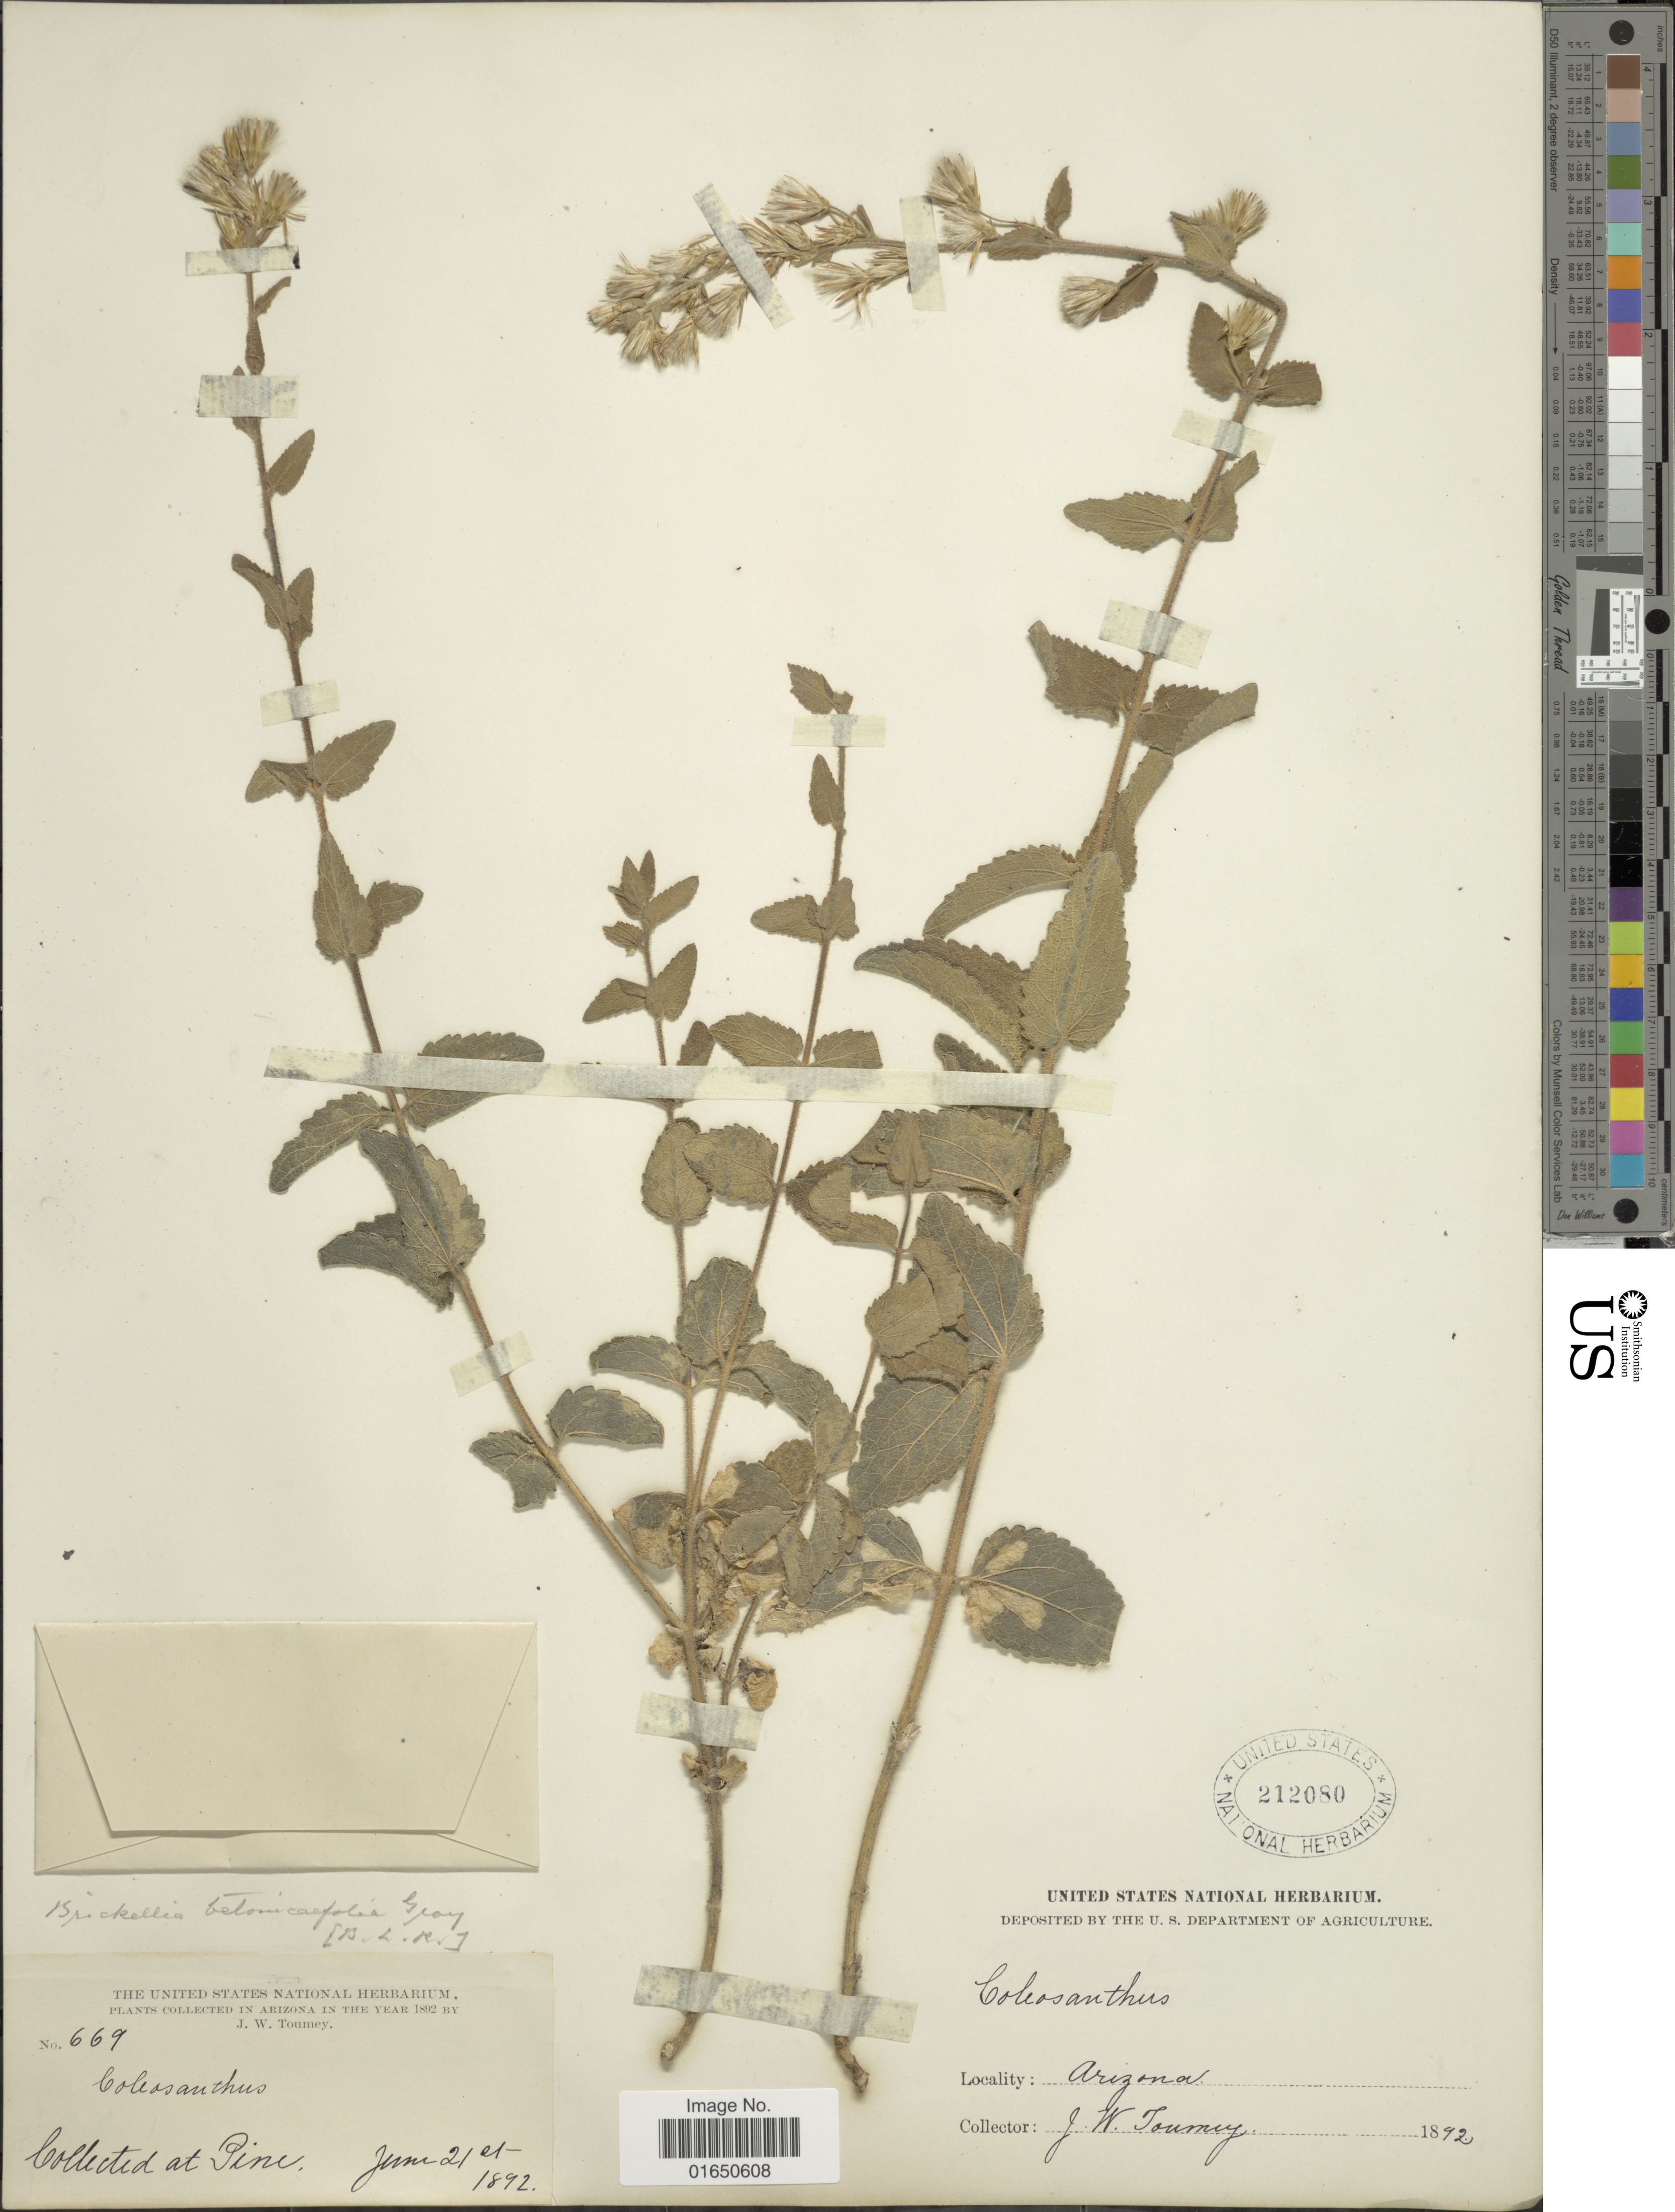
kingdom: Plantae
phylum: Tracheophyta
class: Magnoliopsida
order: Asterales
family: Asteraceae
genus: Brickellia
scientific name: Brickellia betonicifolia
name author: A. Gray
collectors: J. Tourney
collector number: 669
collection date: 1892-06-21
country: United States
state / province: Arizona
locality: Pine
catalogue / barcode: US 212080